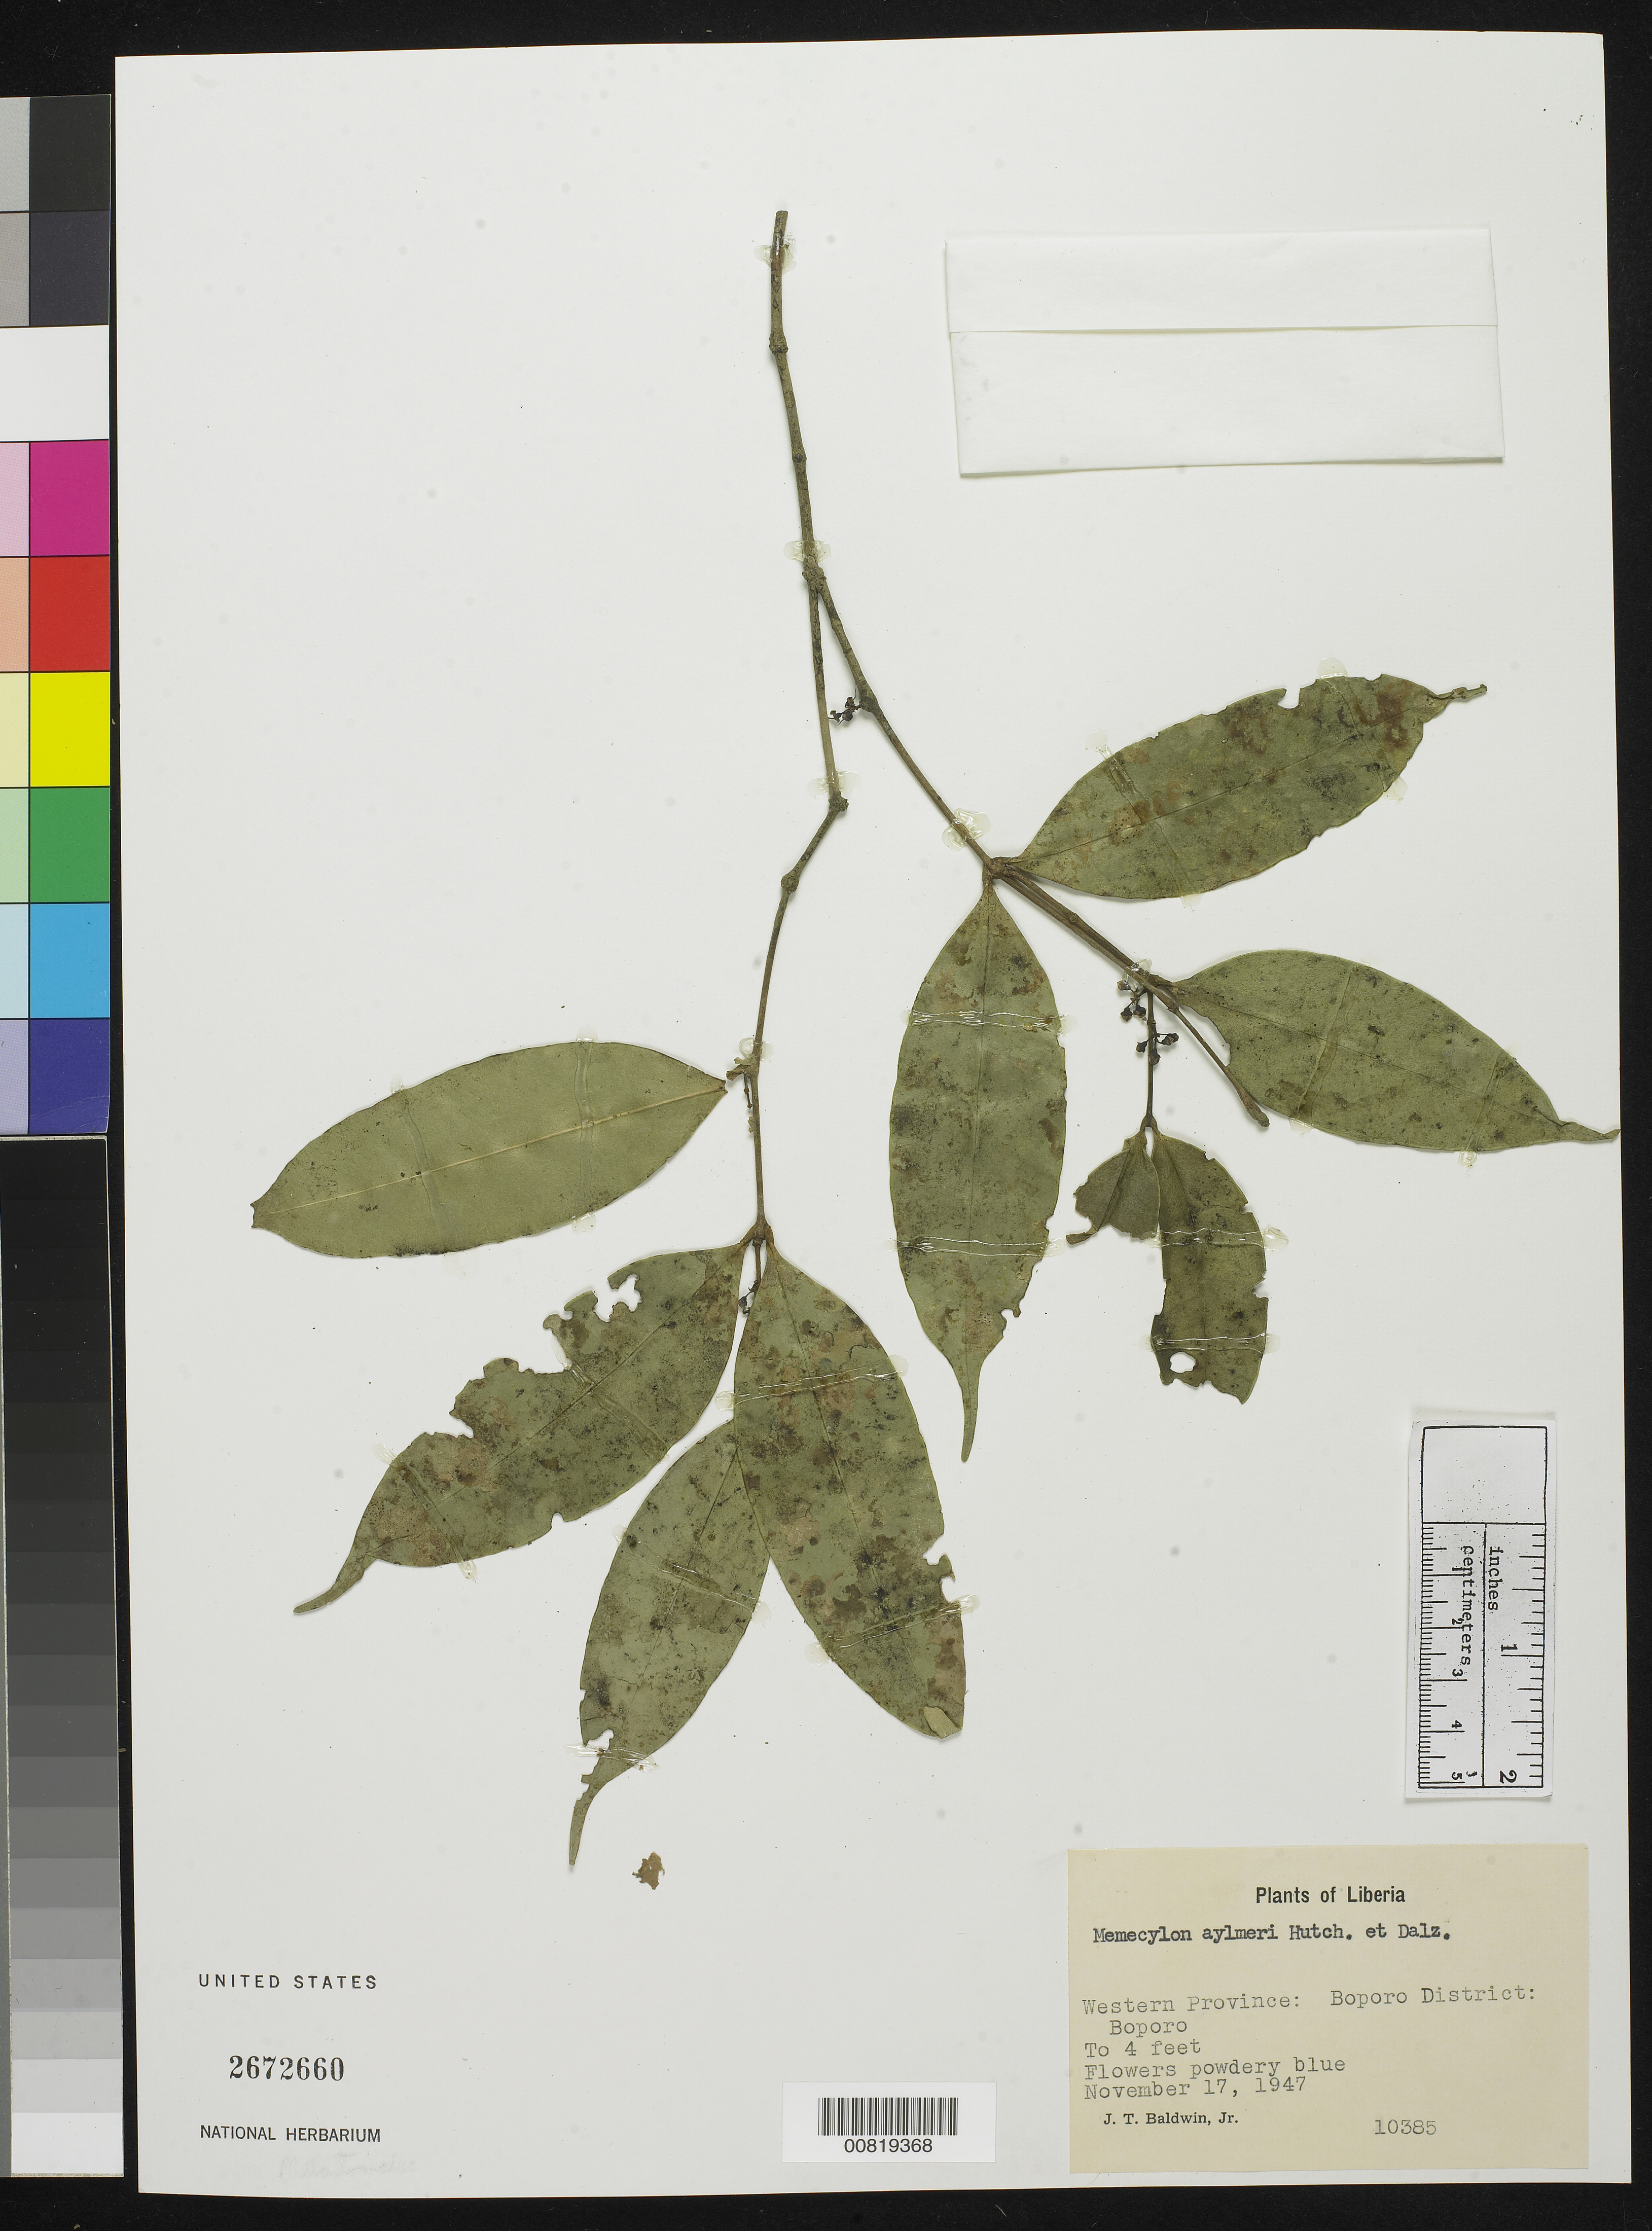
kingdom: Plantae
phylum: Tracheophyta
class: Magnoliopsida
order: Myrtales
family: Melastomataceae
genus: Memecylon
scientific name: Memecylon aylmeri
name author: Hutch. & Dalziel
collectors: J. T. Baldwin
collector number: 10385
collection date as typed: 17 Nov 1947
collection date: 1947-11-17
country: Liberia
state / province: Gbarpolu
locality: Western Province: Boporo District, Boporo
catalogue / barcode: US 2672660